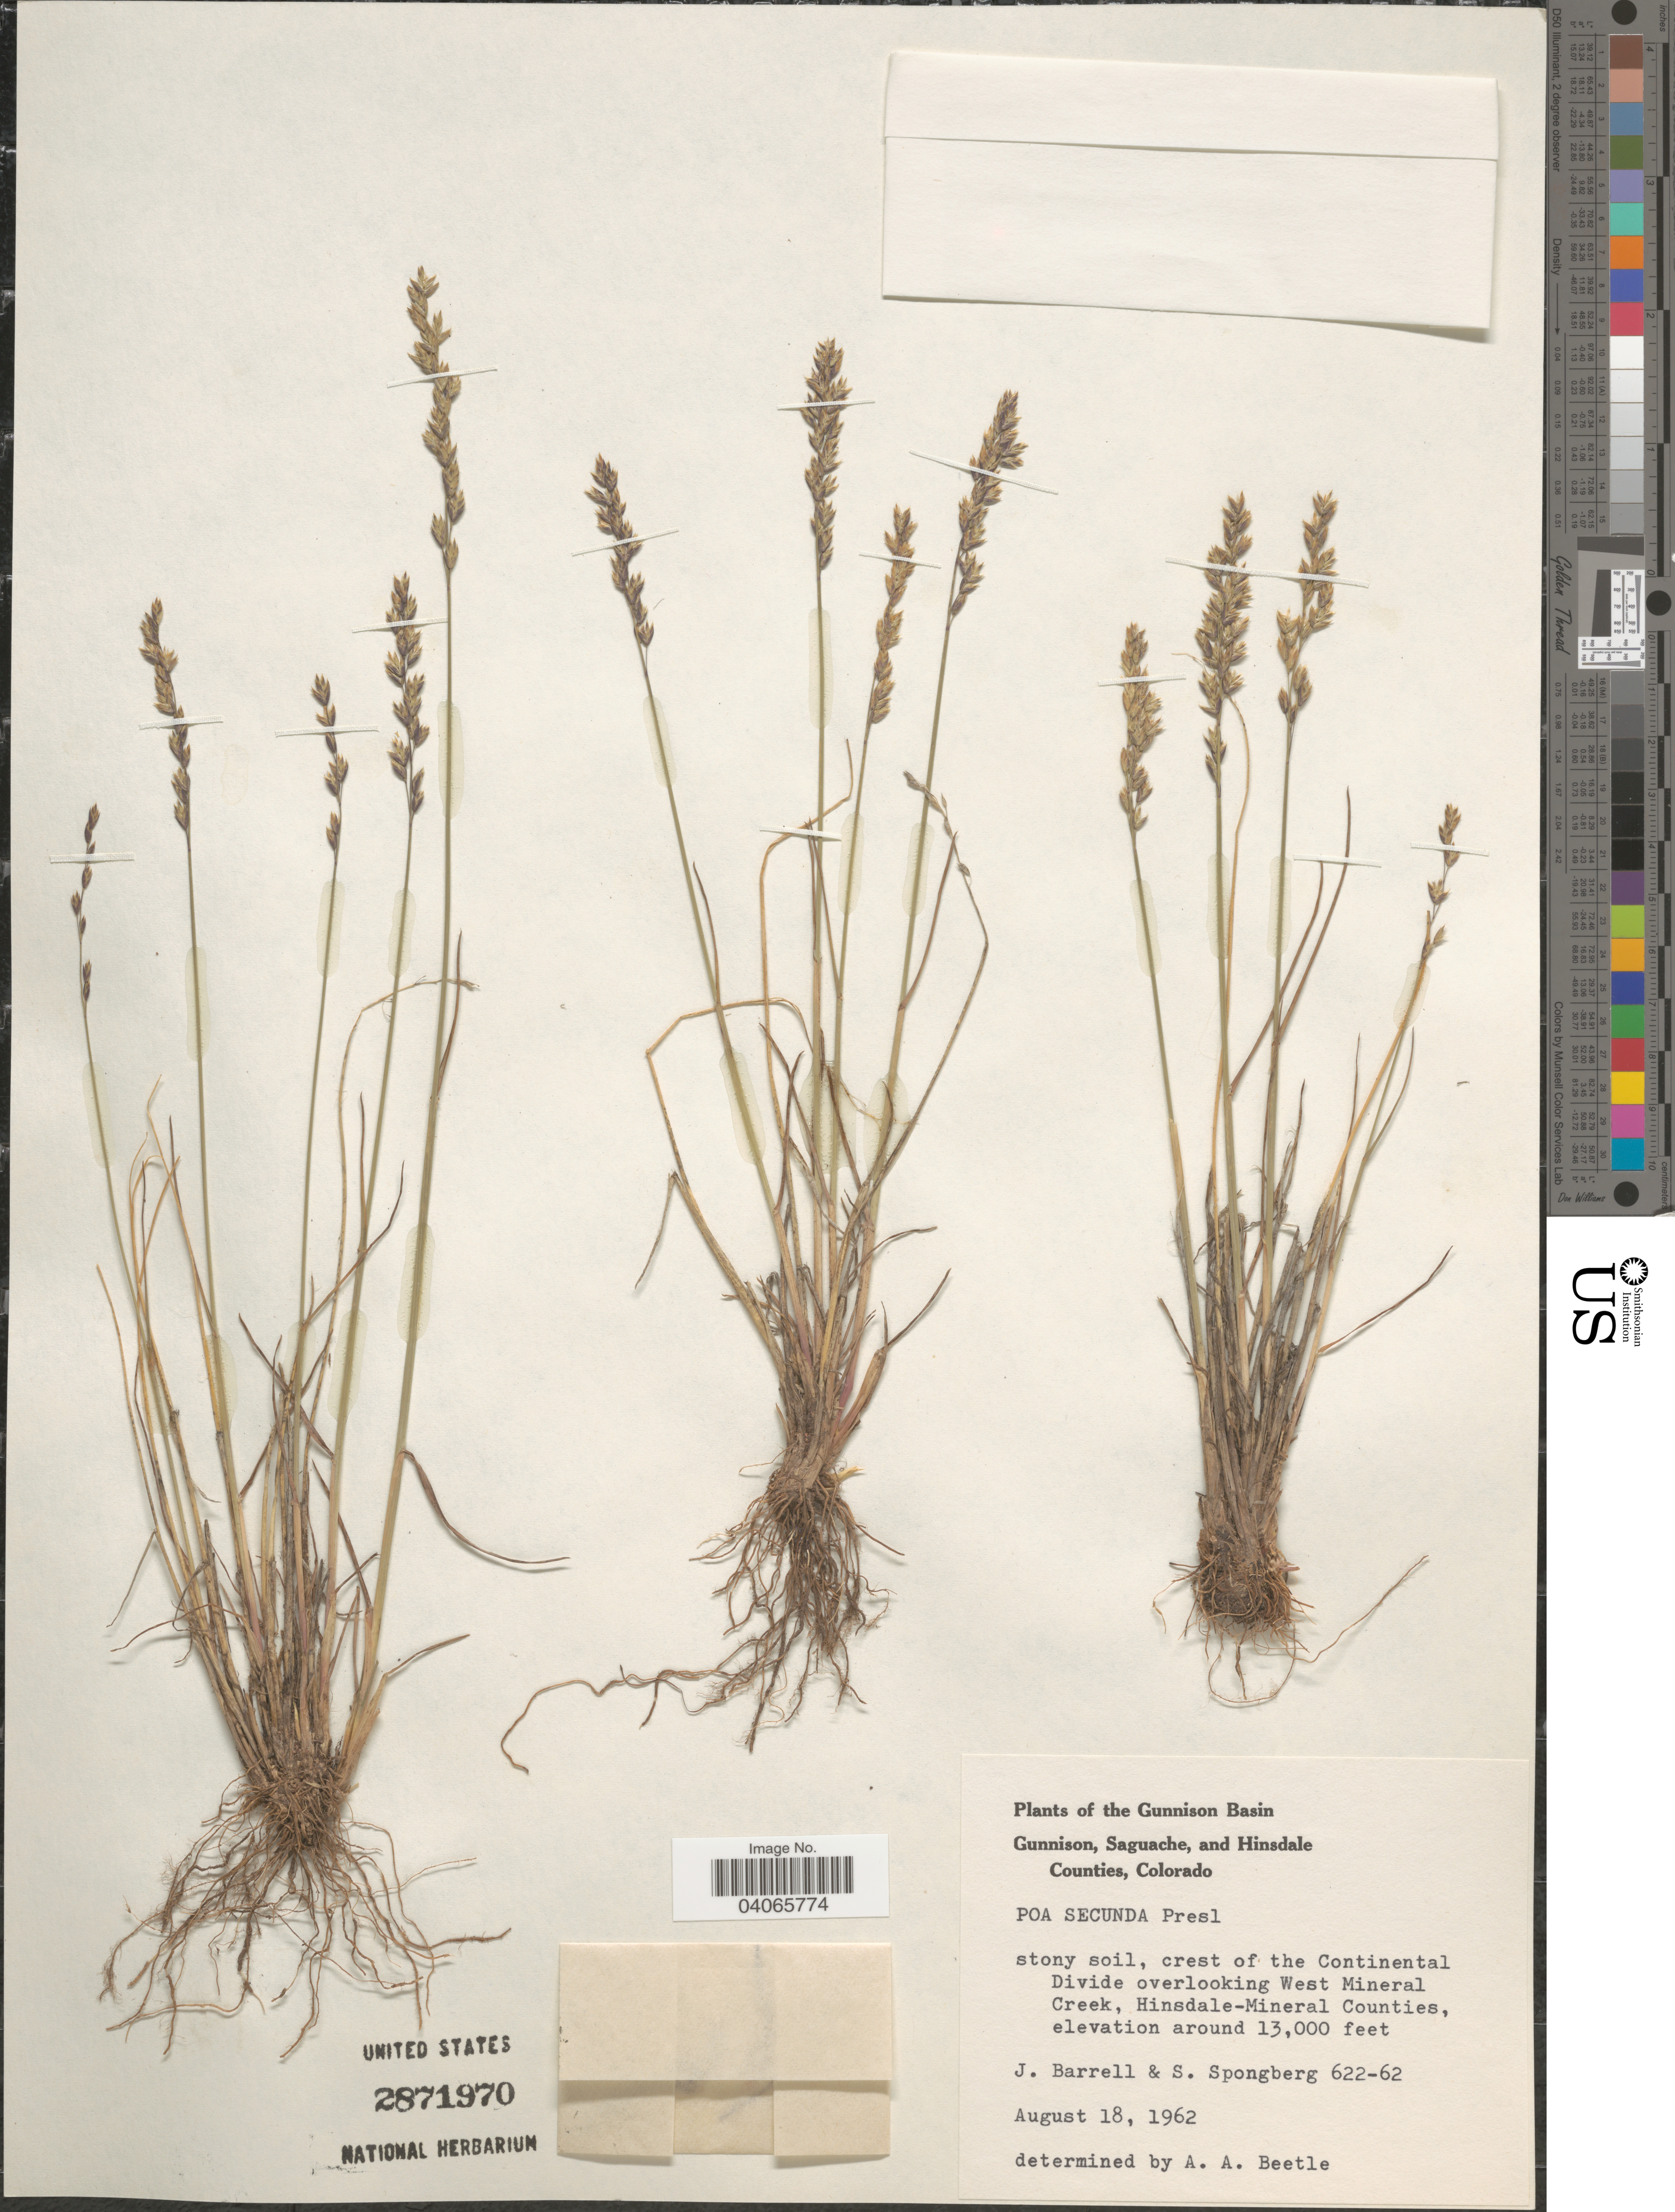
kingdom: Plantae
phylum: Tracheophyta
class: Liliopsida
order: Poales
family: Poaceae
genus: Poa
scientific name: Poa secunda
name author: J. Presl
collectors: J. Barrell & S. A.Spongberg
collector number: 622-62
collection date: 1962-08-18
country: United States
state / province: Colorado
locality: Gunnison Basin. Stony soil, crest of the Continental Divide overlooking West Mineral Creek, Hinsdale-Mineral Counties.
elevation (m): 3962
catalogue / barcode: US 2871970